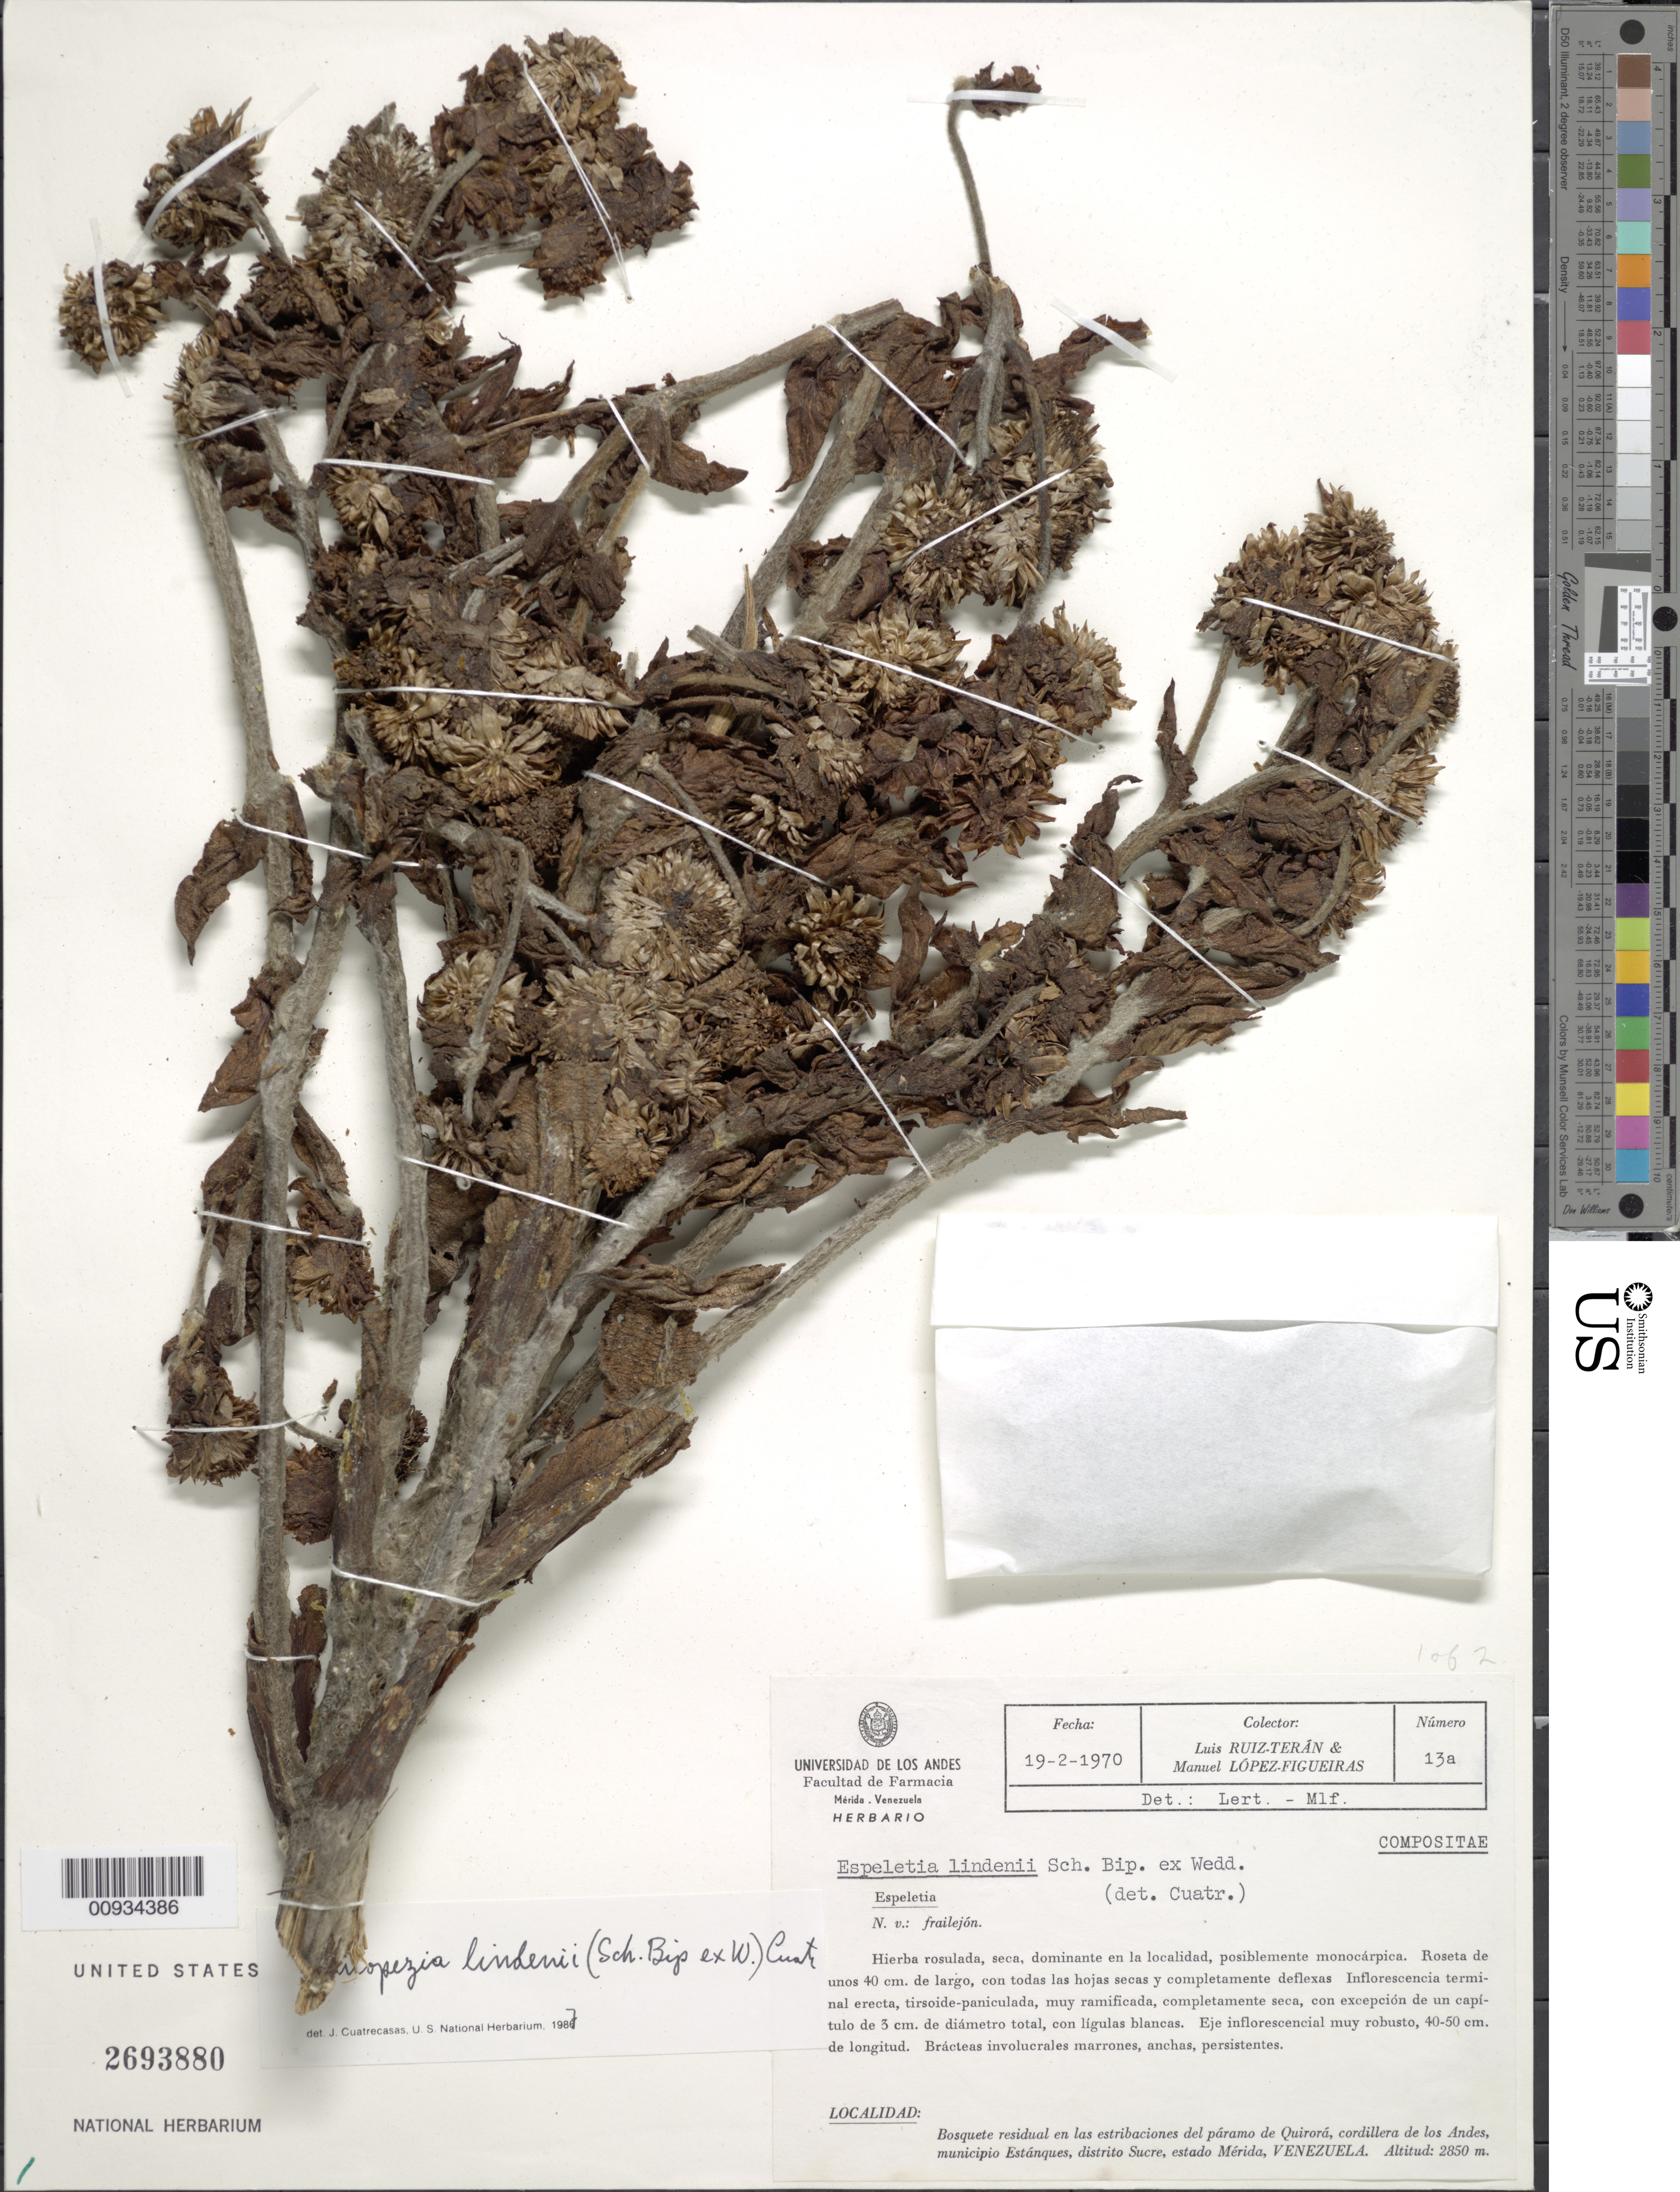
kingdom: Plantae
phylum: Tracheophyta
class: Magnoliopsida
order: Asterales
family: Asteraceae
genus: Ruilopezia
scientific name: Ruilopezia lindenii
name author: (Sch. Bip. ex Wedd.) Cuatrec.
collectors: L. E. Ruíz-Terán & M. López Figueiras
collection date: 1970-02-19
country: Venezuela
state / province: Mérida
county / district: Sucre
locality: Bosquete rsidual en las estribaciones del páramo de Quirorá, cordillera de los Andes, municipio Estánques.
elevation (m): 2850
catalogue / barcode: US 2693880